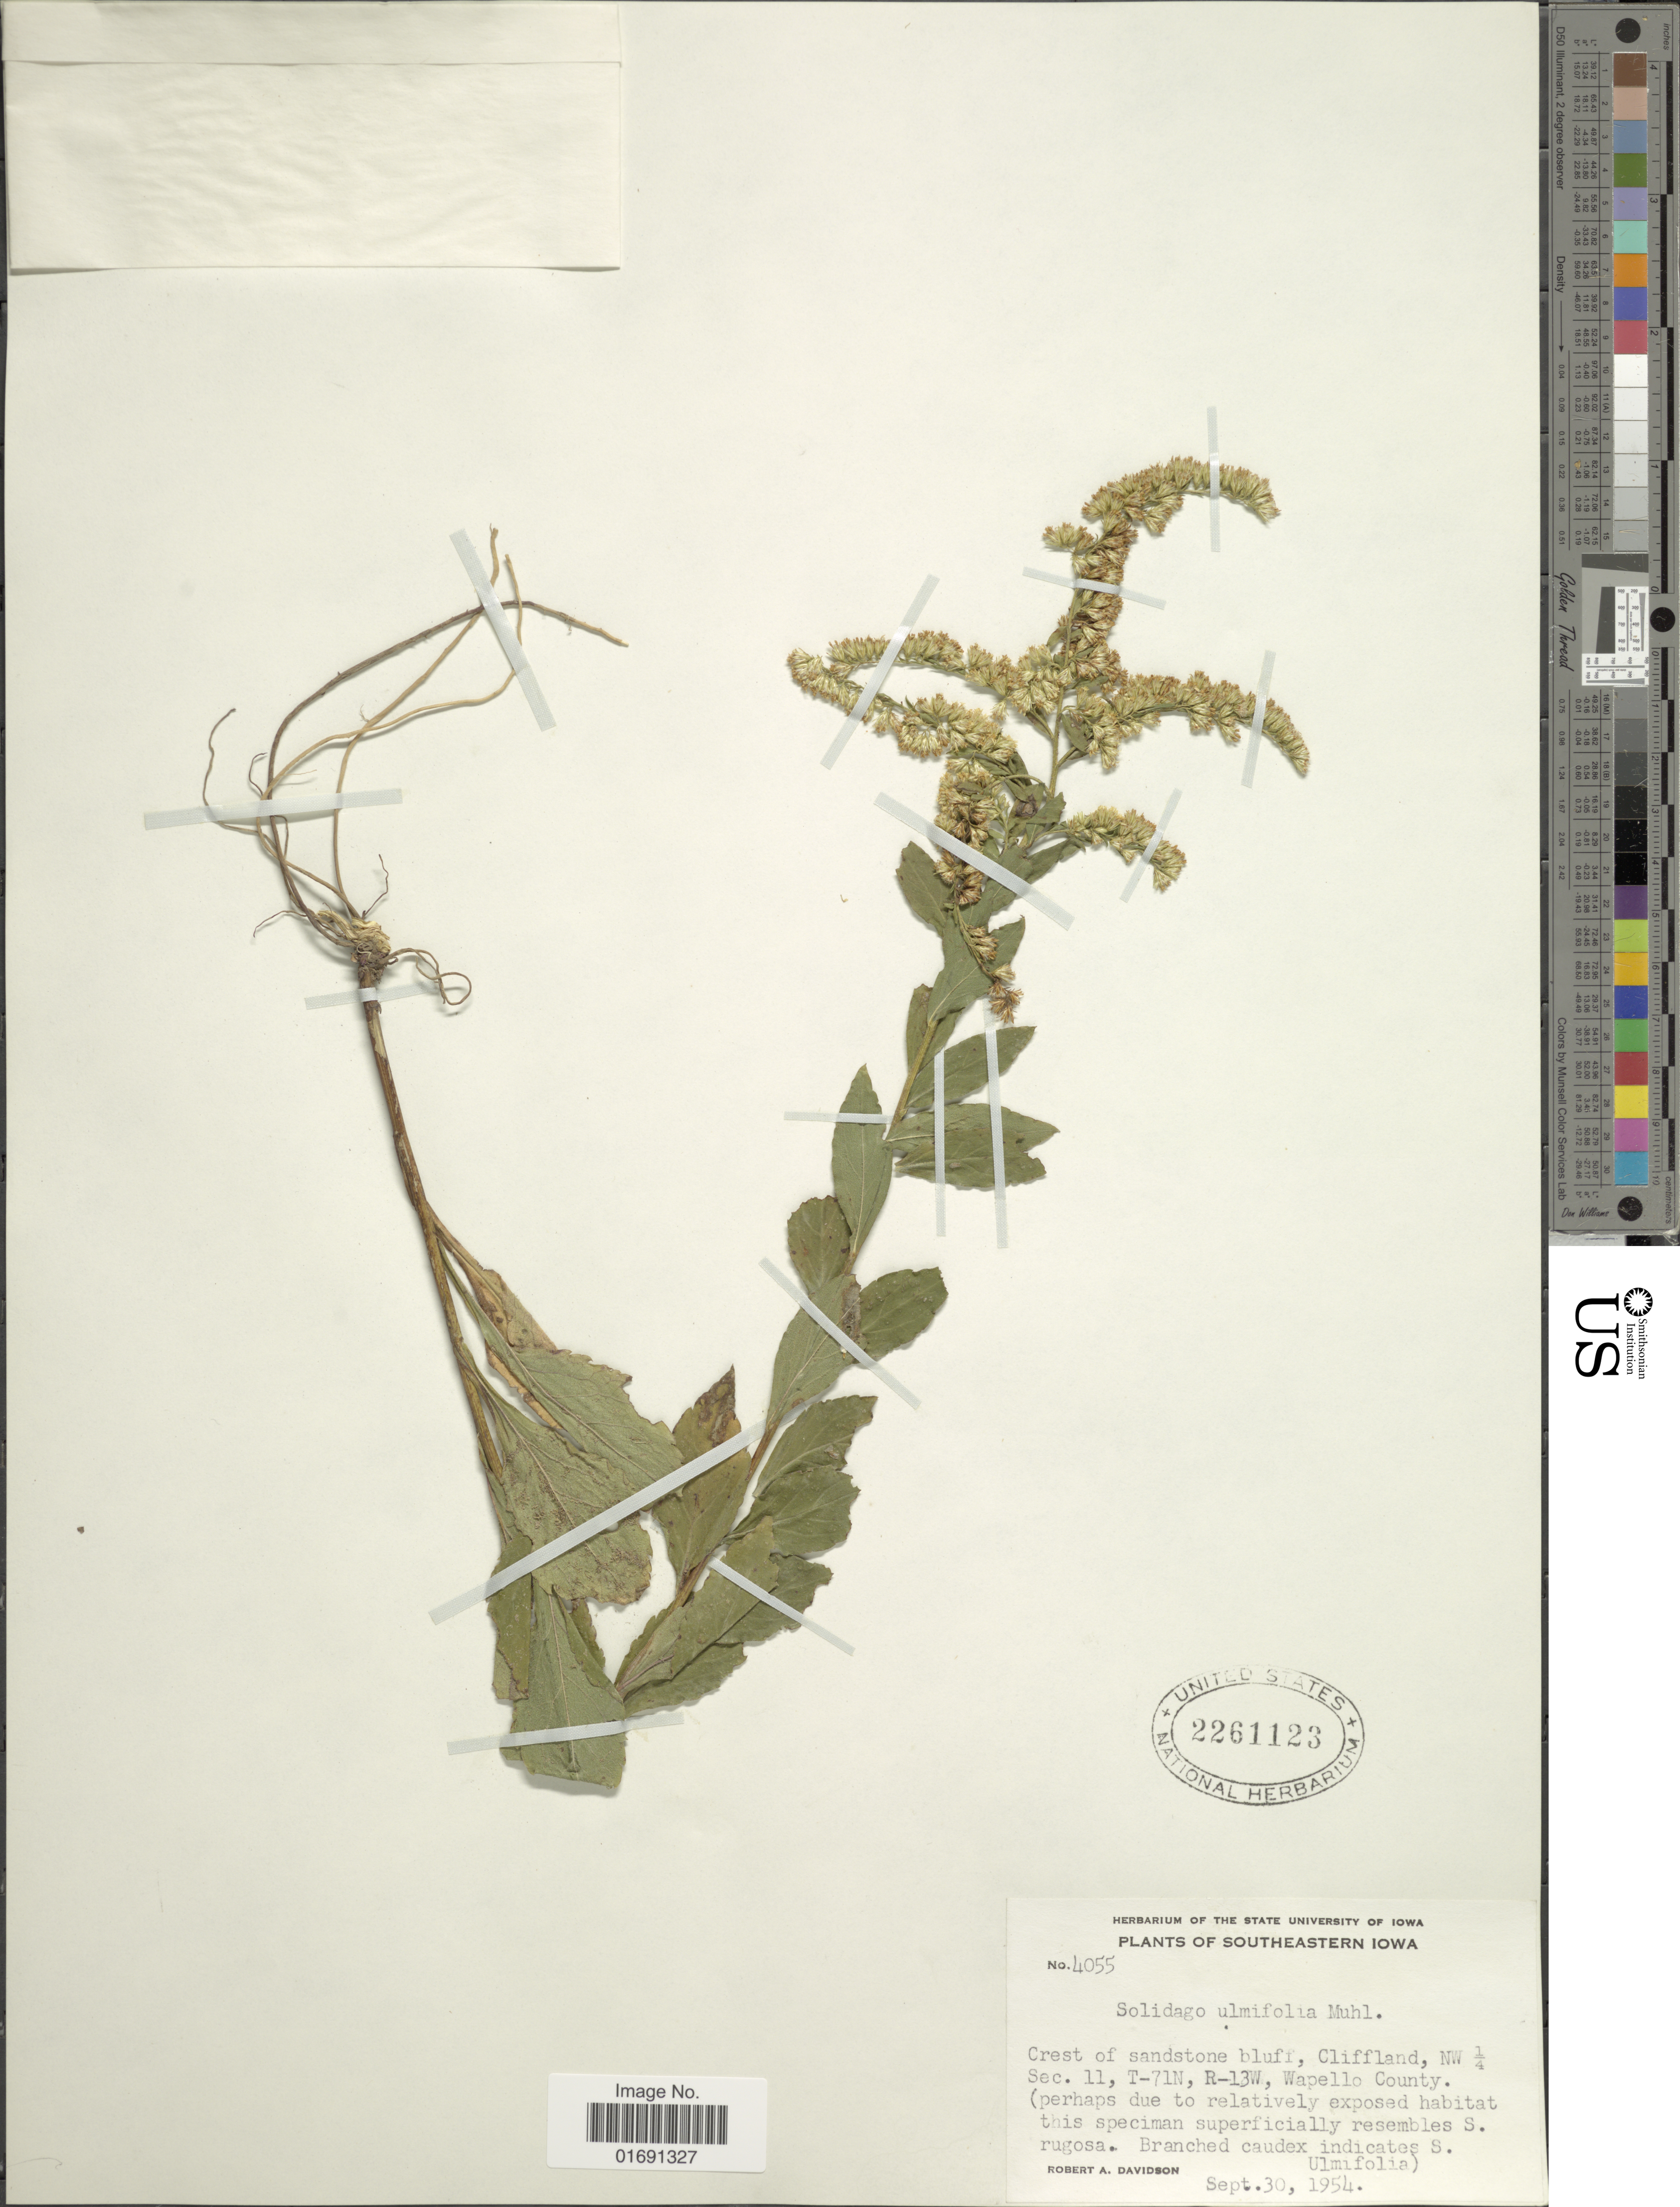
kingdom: Plantae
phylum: Tracheophyta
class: Magnoliopsida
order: Asterales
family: Asteraceae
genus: Solidago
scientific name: Solidago ulmifolia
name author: Muhl. ex Willd.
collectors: R. A. Davidson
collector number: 4055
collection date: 1954-09-30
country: United States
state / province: Iowa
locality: Southeastern Iowa, Crest of sandstone bluff, Cliffland, NW 1/4 Sec. 11, T-71N, R-13W, Wapello County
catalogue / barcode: US 2261123